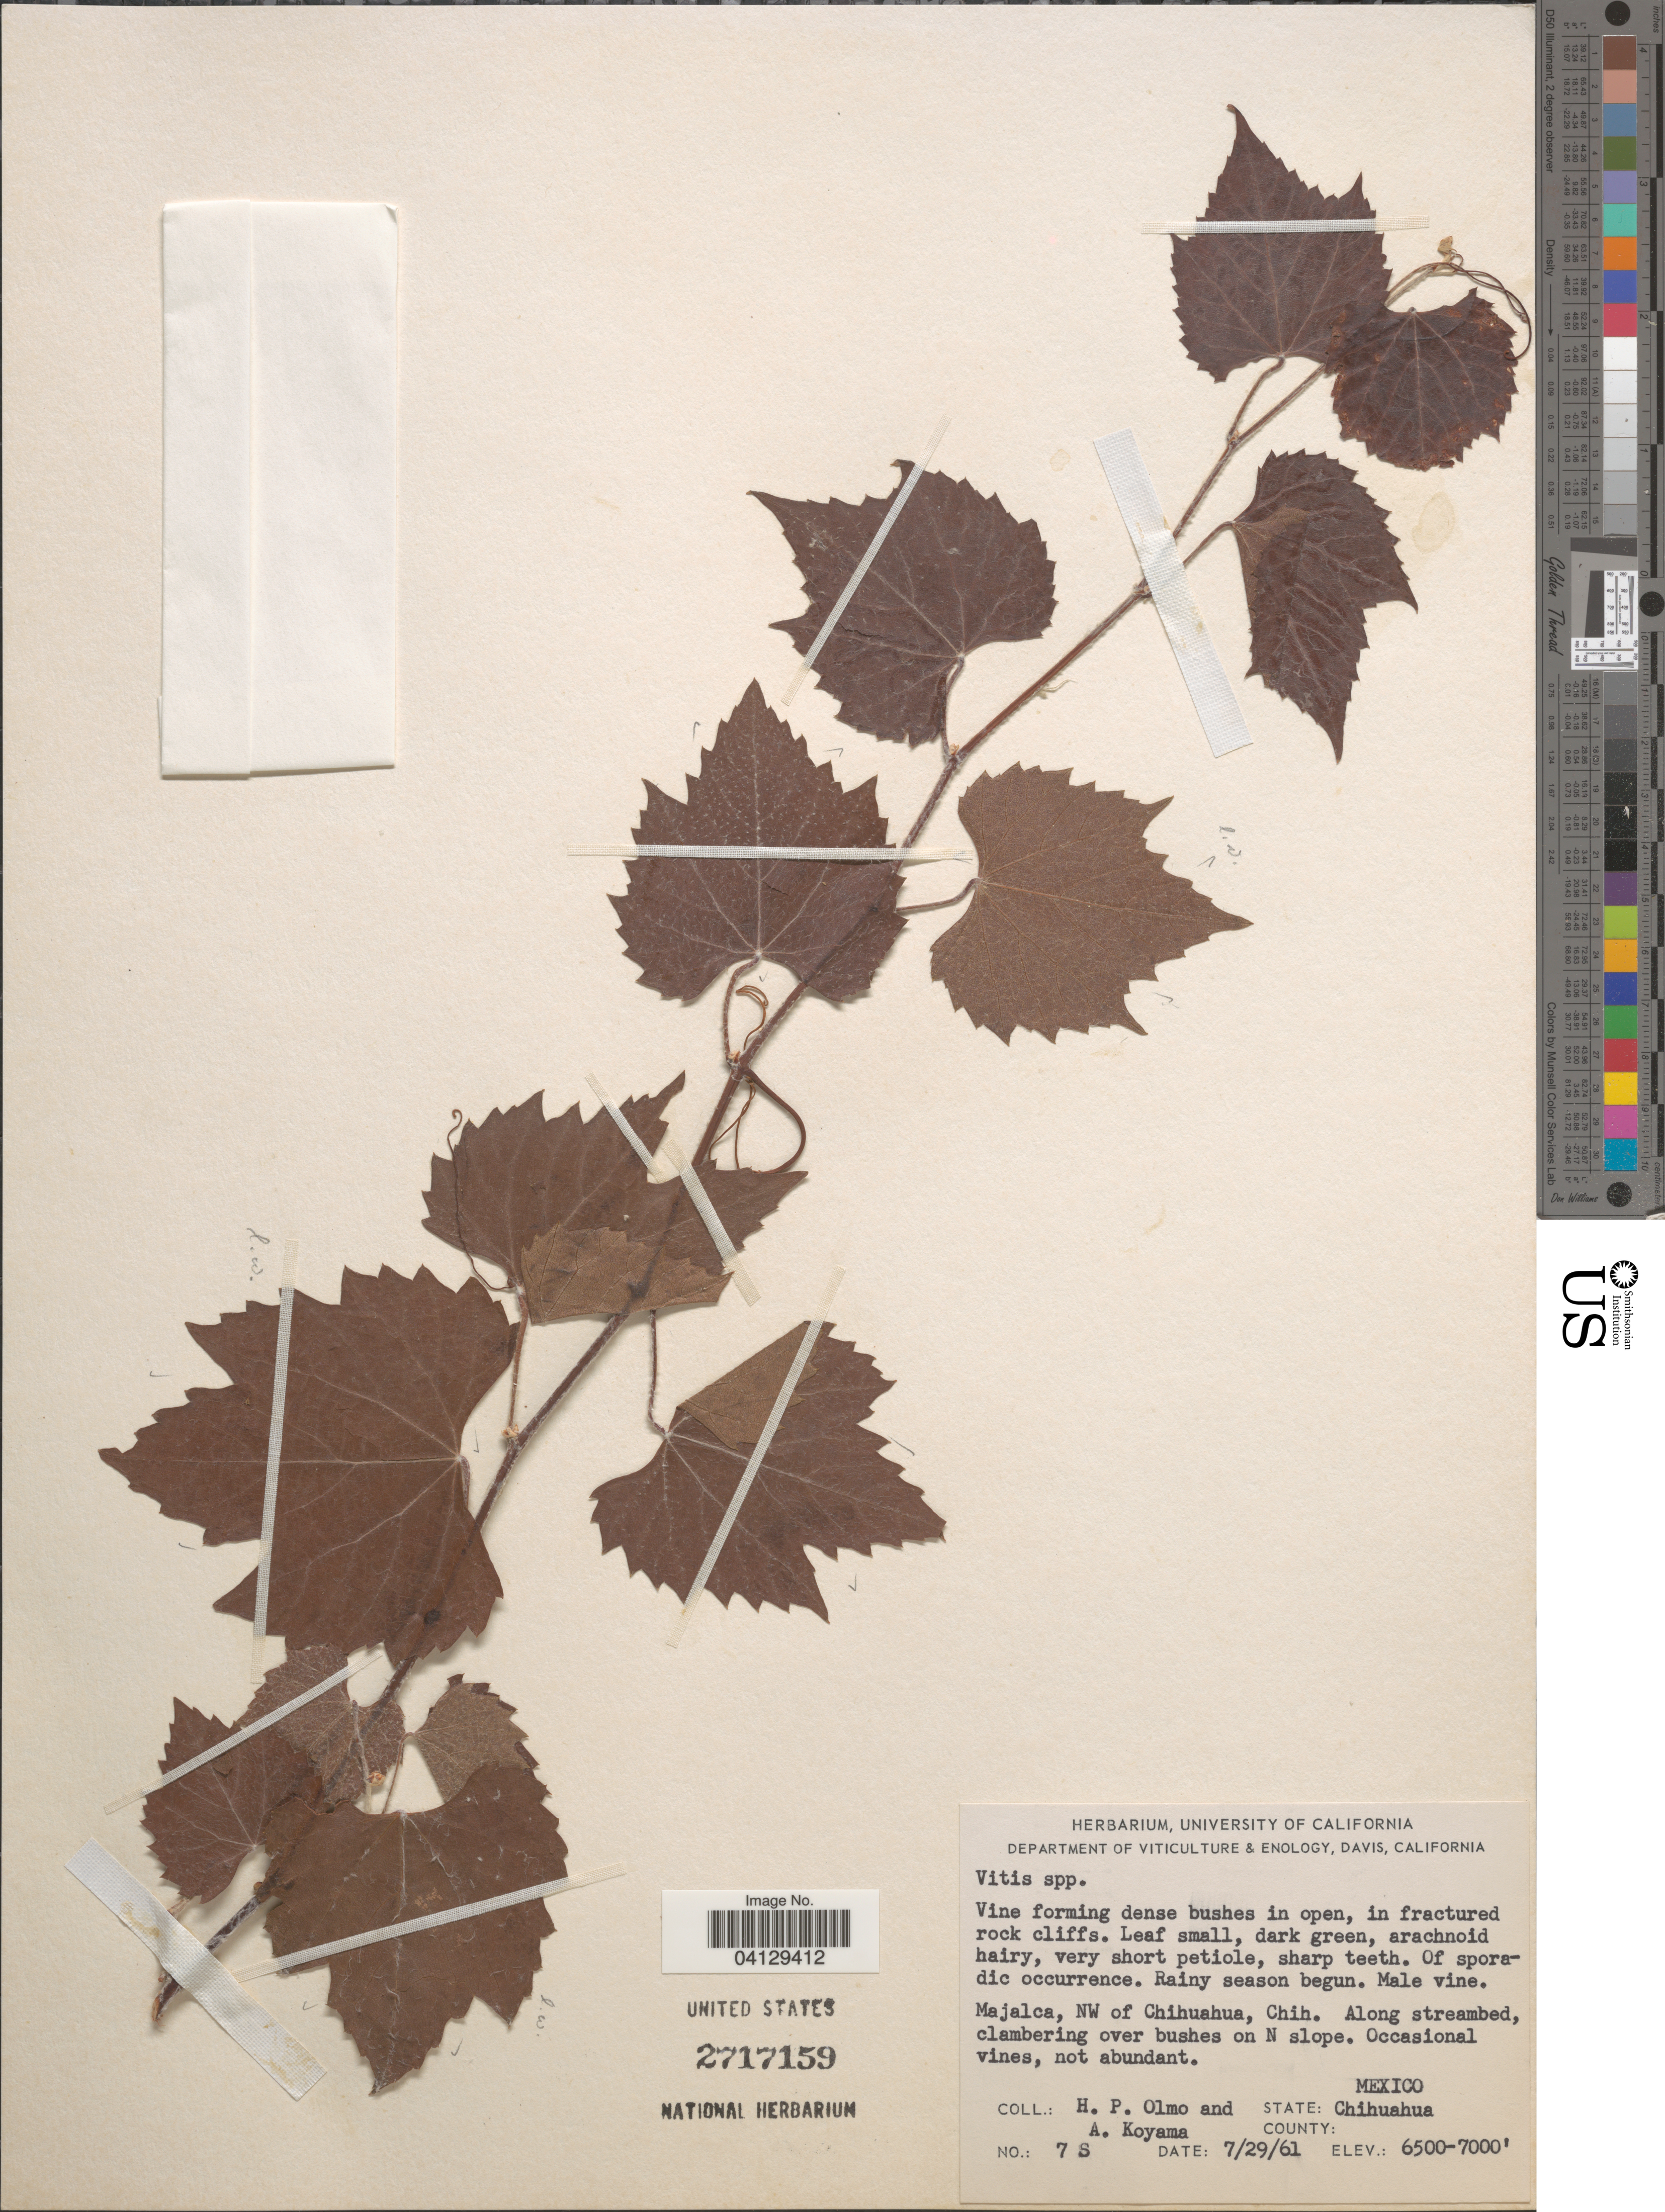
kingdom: Plantae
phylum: Tracheophyta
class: Magnoliopsida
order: Vitales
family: Vitaceae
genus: Vitis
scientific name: Vitis sp.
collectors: H. Olmo & A. Koyama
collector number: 7S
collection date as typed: Transcribed d/m/y: 29/7/61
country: Mexico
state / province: Chihuahua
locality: Majalca, NW of Chihuahua. Along streambed, clambering over bushes on N slope.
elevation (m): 1981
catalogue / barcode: US 2717159